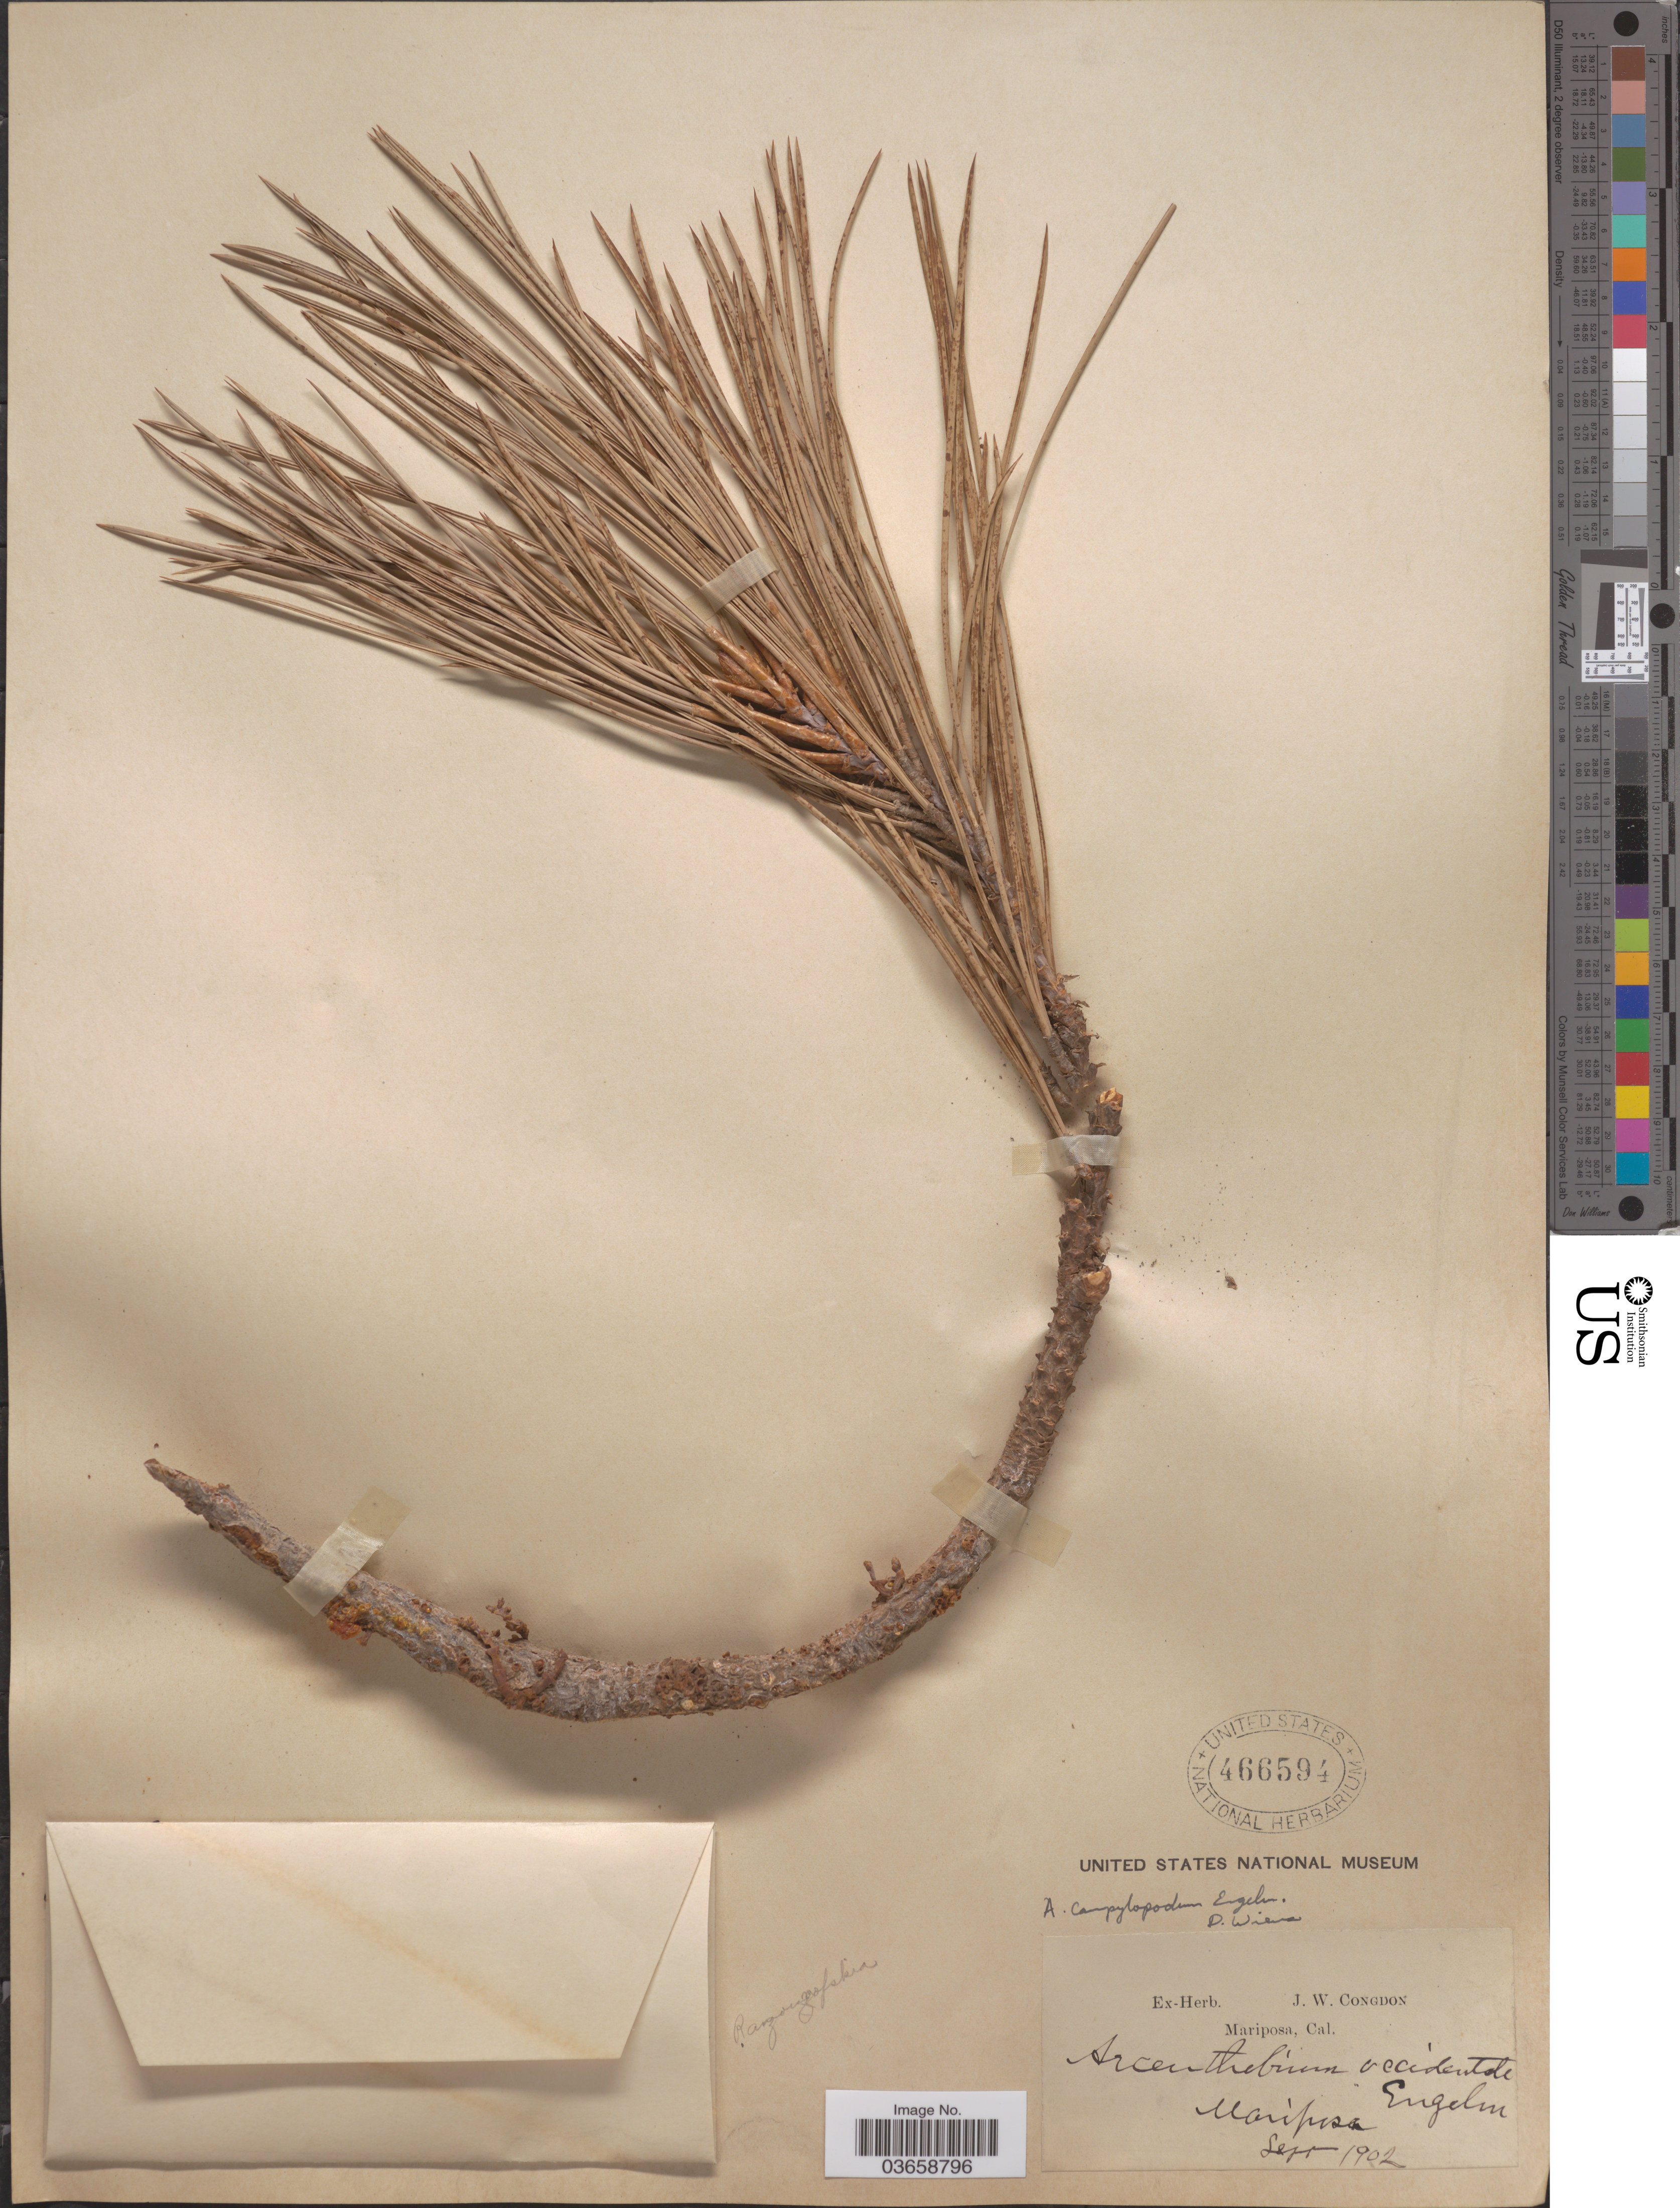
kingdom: Plantae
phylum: Tracheophyta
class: Magnoliopsida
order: Santalales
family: Viscaceae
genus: Arceuthobium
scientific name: Arceuthobium campylopodum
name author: Engelm.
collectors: ex herb. J. W. Congdon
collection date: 1902-09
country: United States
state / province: California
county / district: Mariposa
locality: Mariposa.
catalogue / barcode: US 466594